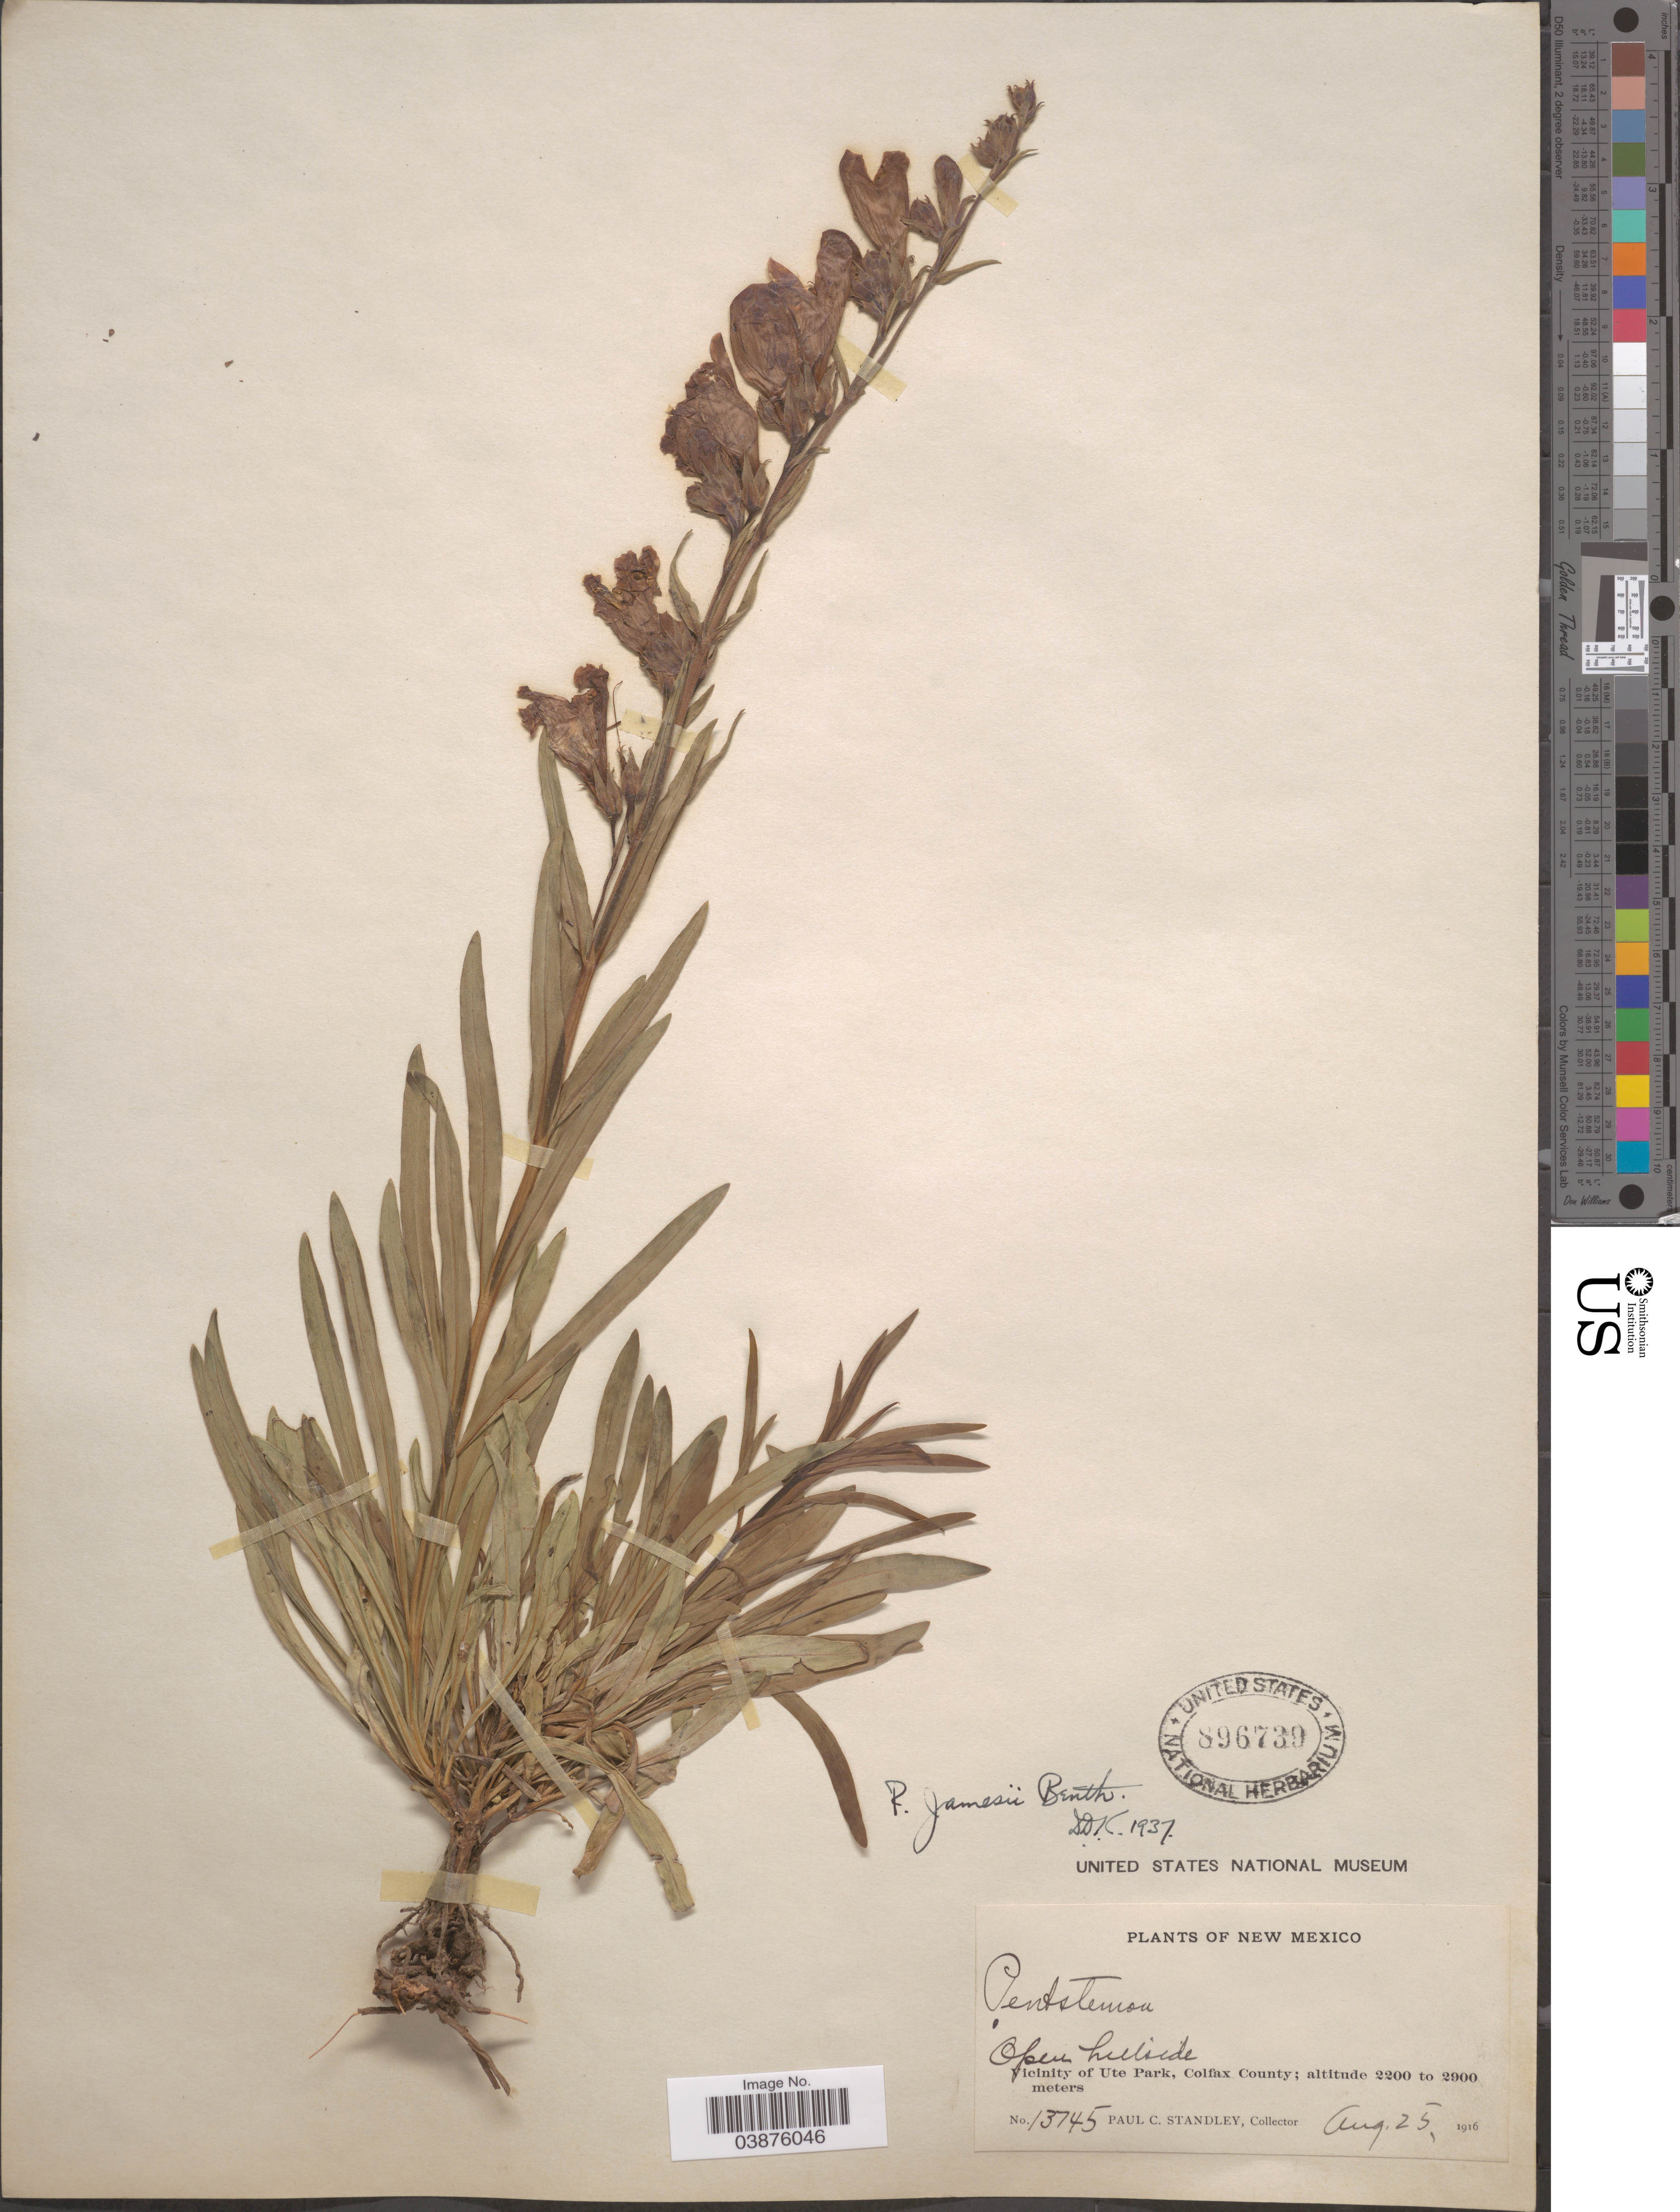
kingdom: Plantae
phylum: Tracheophyta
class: Magnoliopsida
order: Lamiales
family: Plantaginaceae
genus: Penstemon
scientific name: Penstemon jamesii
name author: Benth.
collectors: P. C. Standley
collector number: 13745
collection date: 1916-08-25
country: United States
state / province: New Mexico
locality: Open hillside, Vicinity of Ute Park, Colfax County.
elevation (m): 2200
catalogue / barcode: US 896739